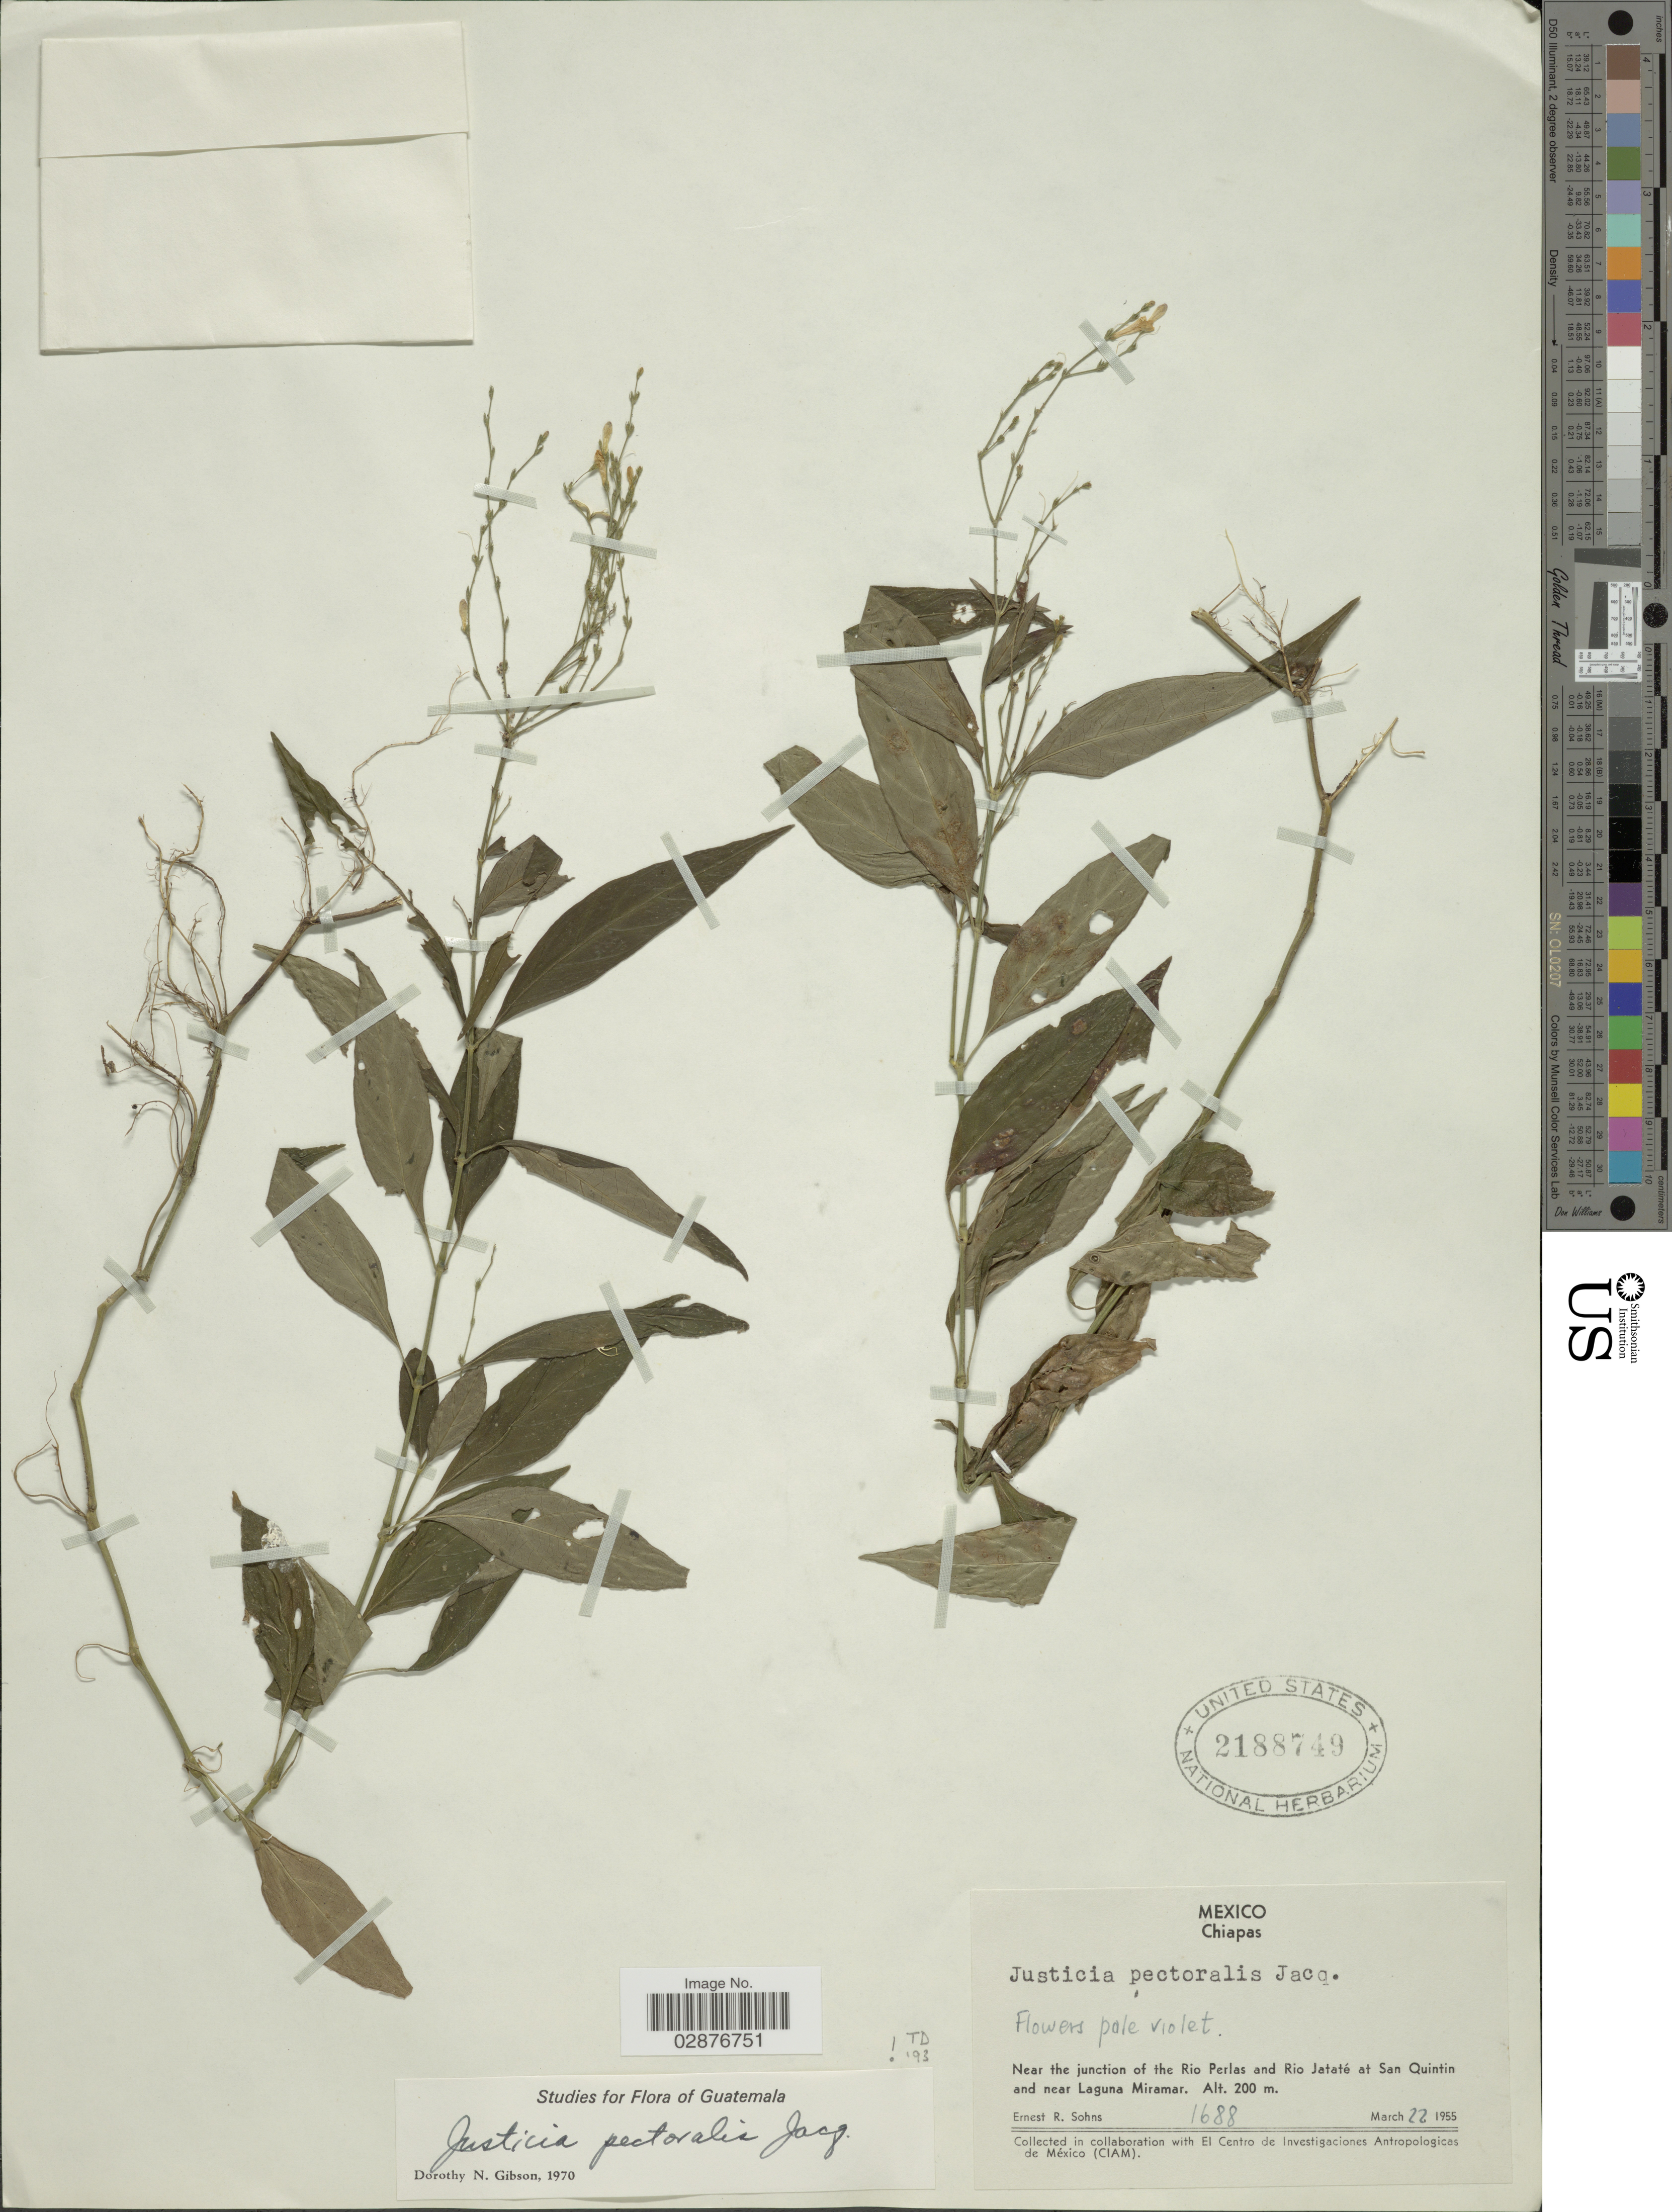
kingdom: Plantae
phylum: Tracheophyta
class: Magnoliopsida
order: Lamiales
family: Acanthaceae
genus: Justicia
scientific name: Justicia pectoralis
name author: Jacq.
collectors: E. R. Sohns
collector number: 1688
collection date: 1955-03-22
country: Mexico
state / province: Chiapas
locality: Near the junction of the Rio Perlas and Rio Jataté at San Quintin and near Laguna Miramar.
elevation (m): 200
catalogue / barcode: US 2188749